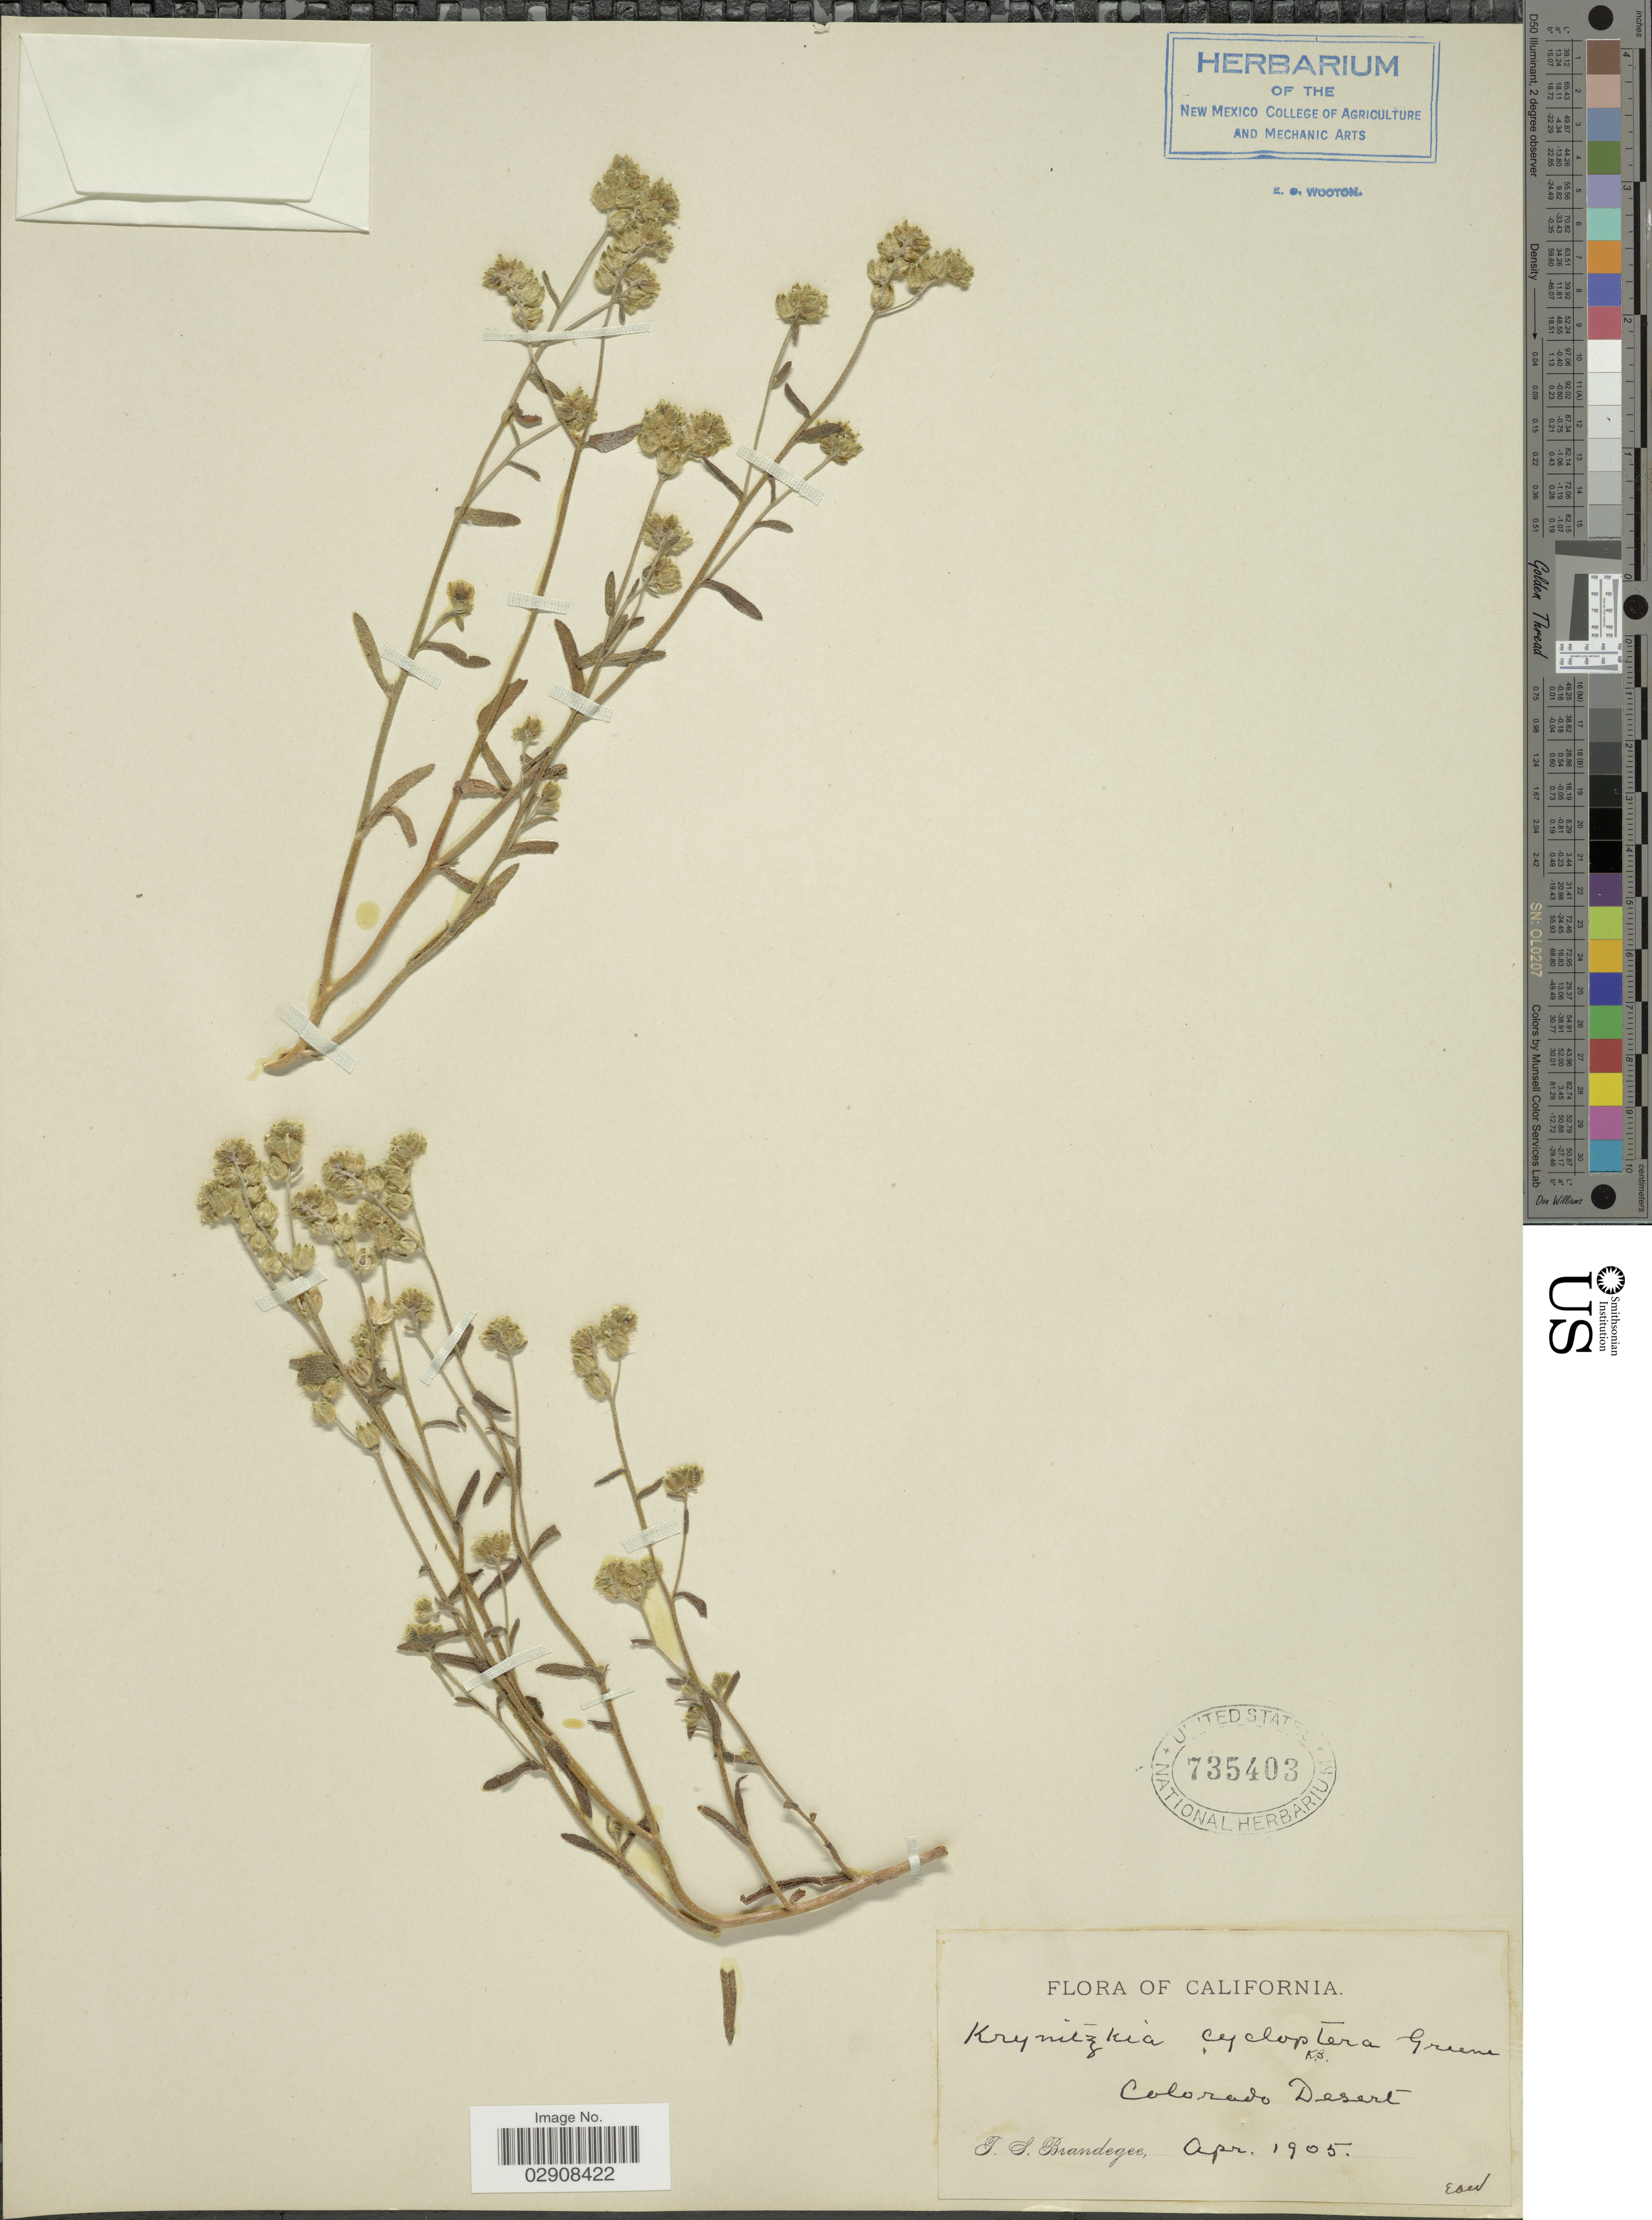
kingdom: Plantae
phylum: Tracheophyta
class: Magnoliopsida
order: Boraginales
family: Boraginaceae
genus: Cryptantha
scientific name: Cryptantha pterocarya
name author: (Torr.) Greene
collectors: T. S. Brandegee (herbarium)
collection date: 1905-04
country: United States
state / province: California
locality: Colorado Desert.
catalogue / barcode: US 735403